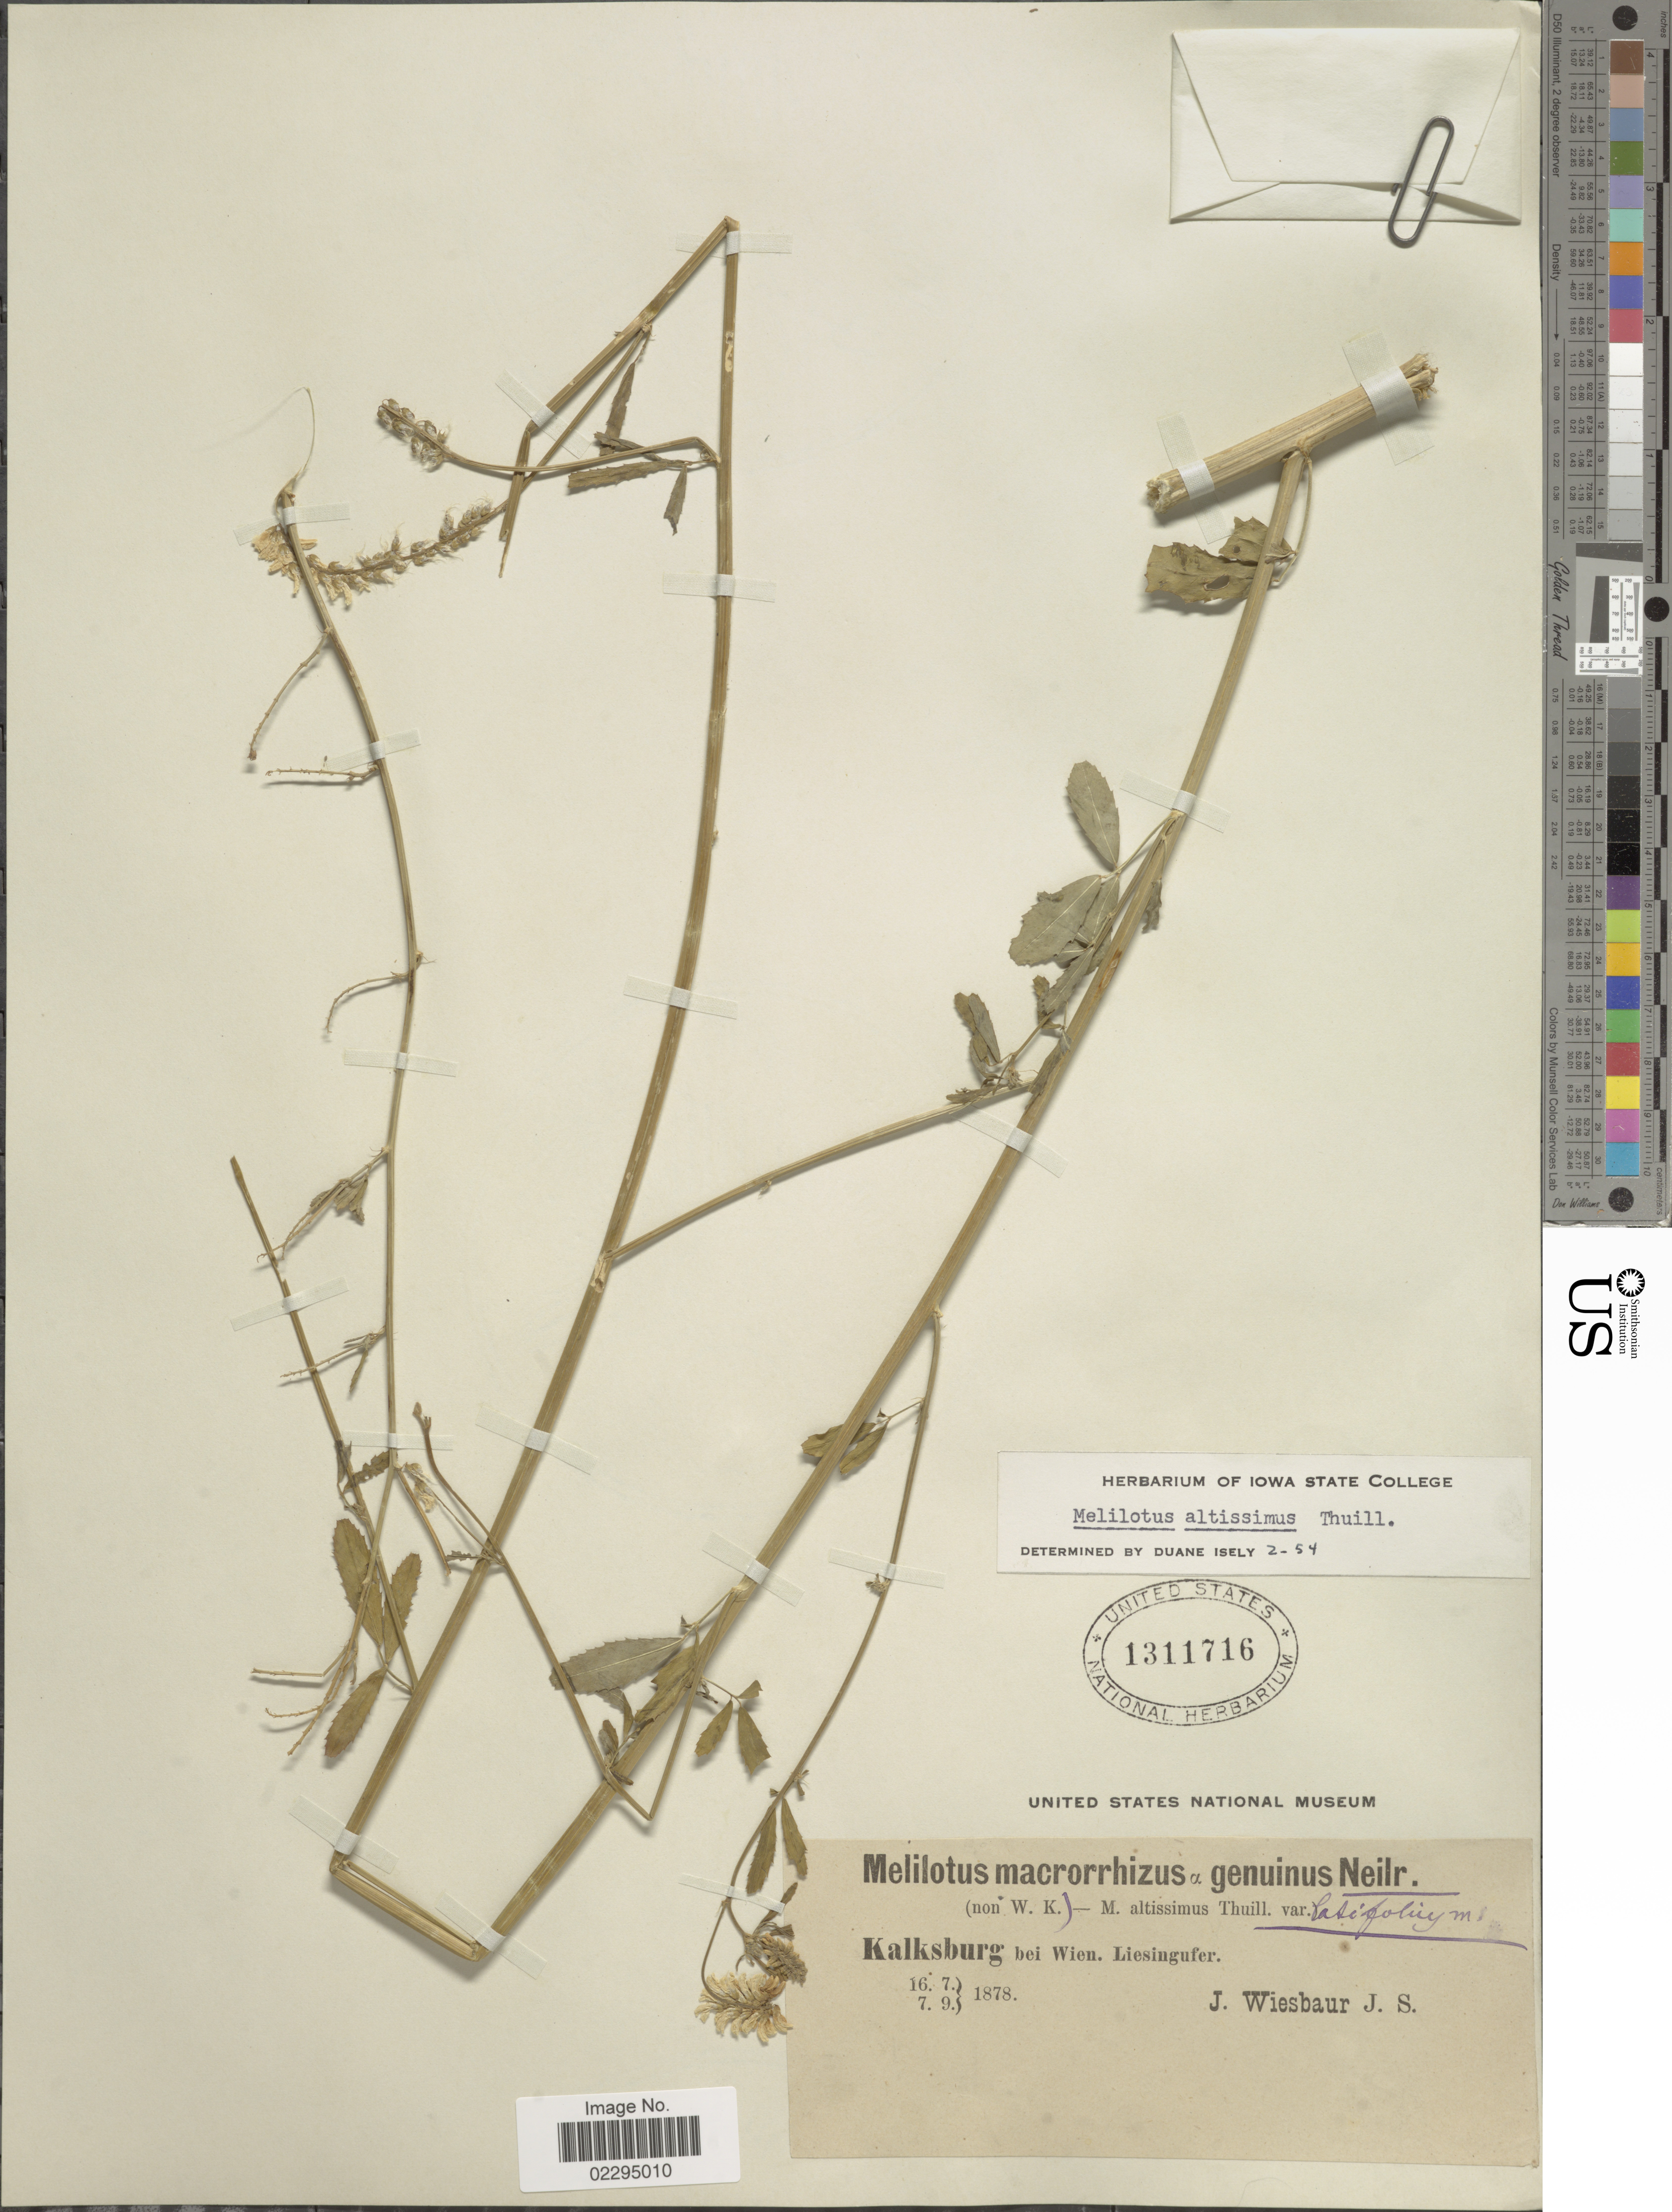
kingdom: Plantae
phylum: Tracheophyta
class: Magnoliopsida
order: Fabales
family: Fabaceae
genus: Melilotus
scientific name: Melilotus altissimus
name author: Thuill.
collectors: J. Wiesbaur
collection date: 1878-07-16/1878-09-07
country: Austria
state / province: Wien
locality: Kalksburg bei Wien. Liesingufer.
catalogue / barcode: US 1311716